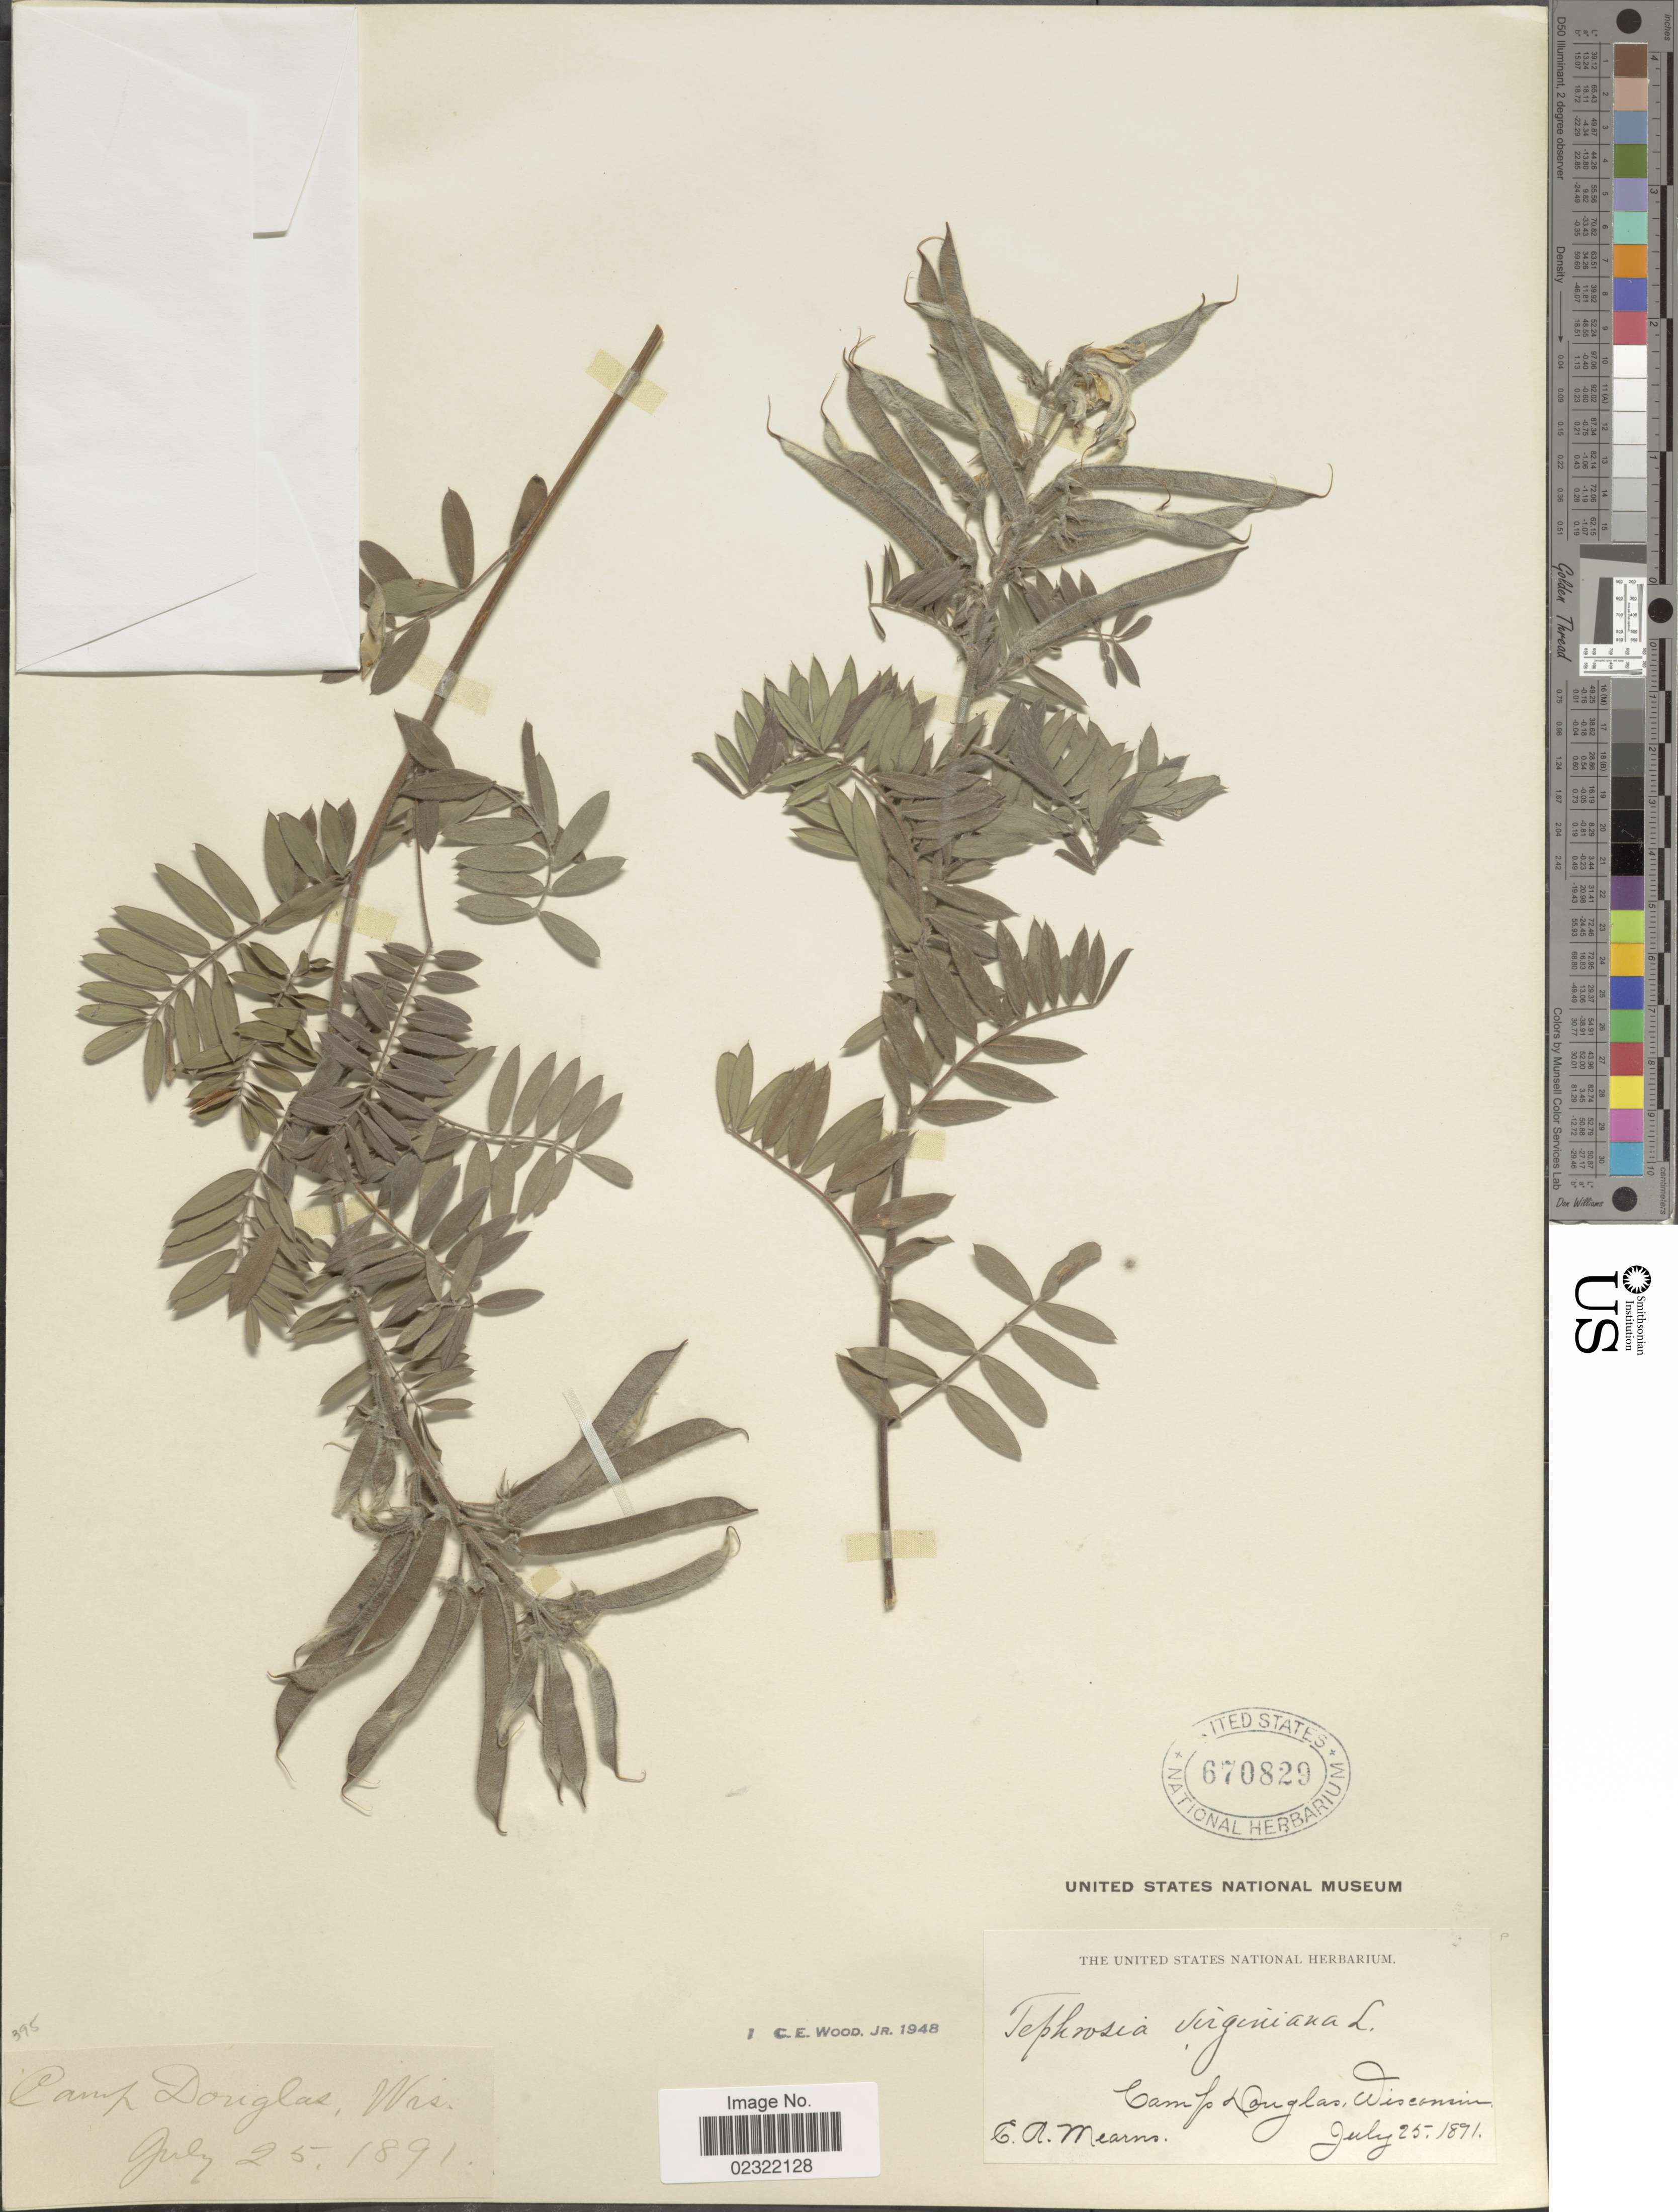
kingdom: Plantae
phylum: Tracheophyta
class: Magnoliopsida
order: Fabales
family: Fabaceae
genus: Tephrosia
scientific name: Tephrosia virginiana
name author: (L.) Pers.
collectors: E. A. Mearns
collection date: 1891-07-25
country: United States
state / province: Wisconsin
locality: Camp Douglas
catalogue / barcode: US 670829